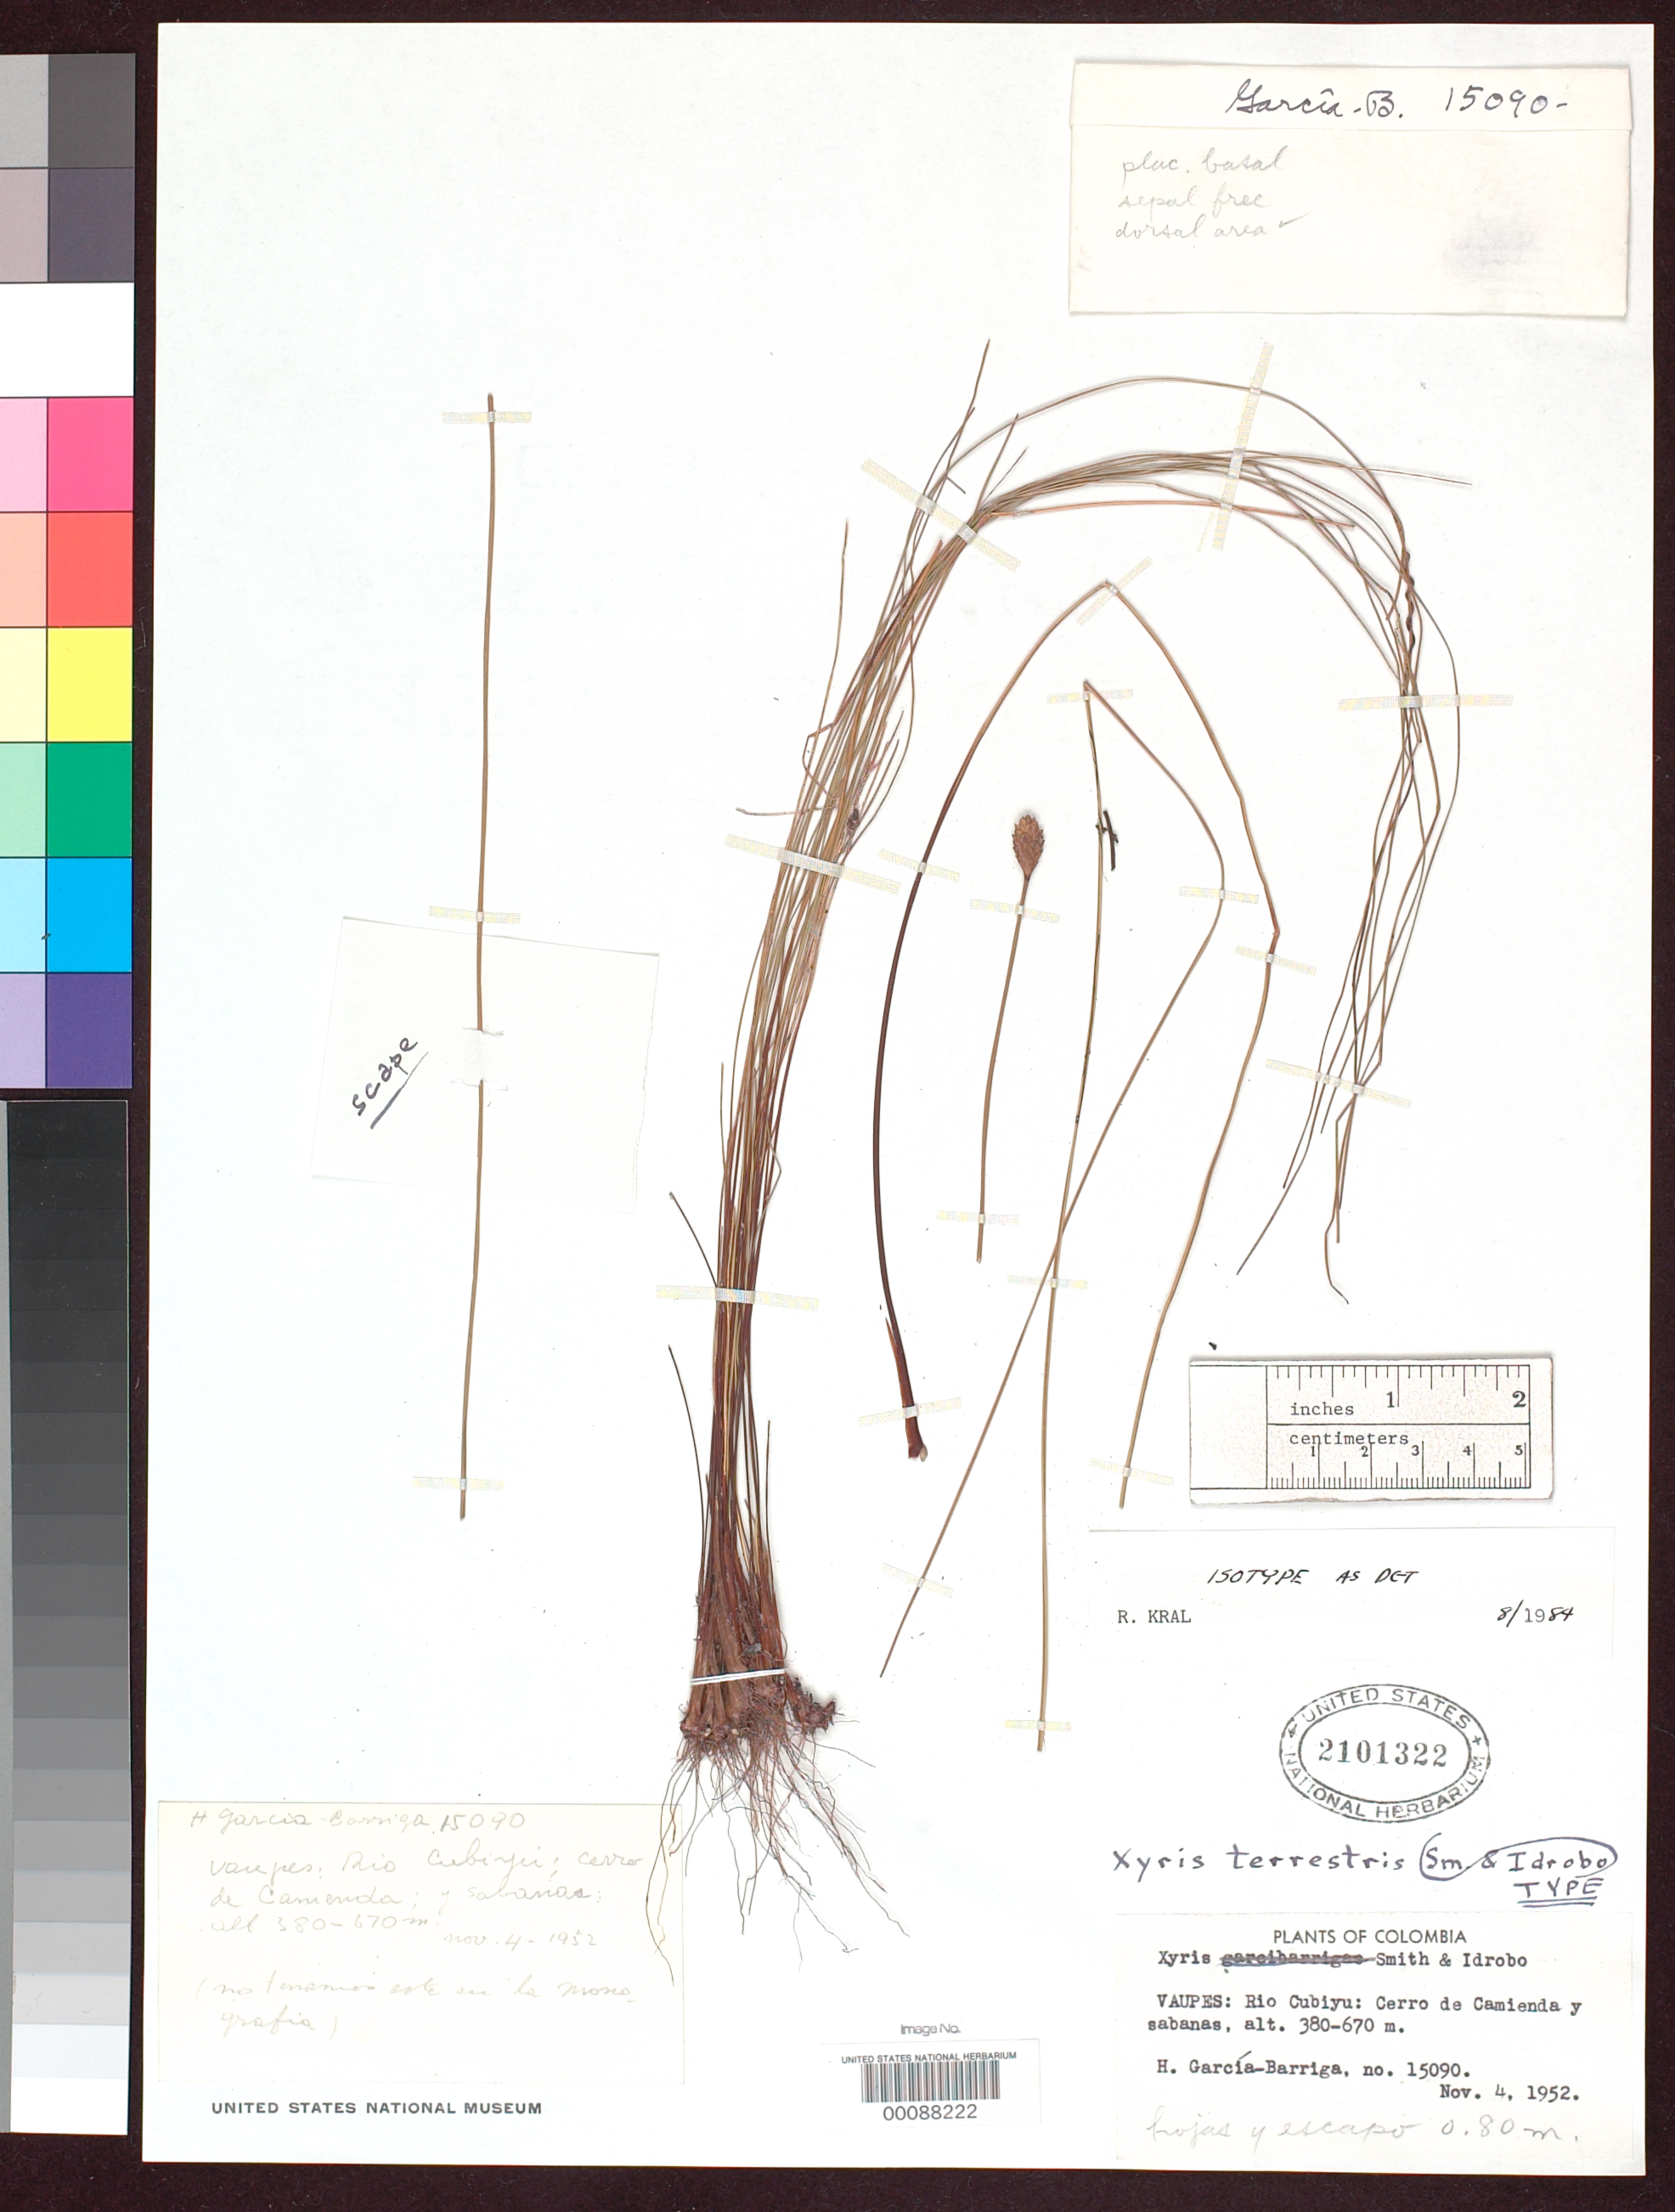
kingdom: Plantae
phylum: Tracheophyta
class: Liliopsida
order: Poales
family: Xyridaceae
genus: Xyris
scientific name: Xyris terrestris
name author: Idrobo & L.B. Sm.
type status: Isotype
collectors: H. García Barriga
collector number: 15090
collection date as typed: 04 Nov 1952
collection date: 1952-11-04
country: Colombia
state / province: Vaupés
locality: Rio Kubiyu, Cerro de Canenda & Sabanas.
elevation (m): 380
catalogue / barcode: US 2101322